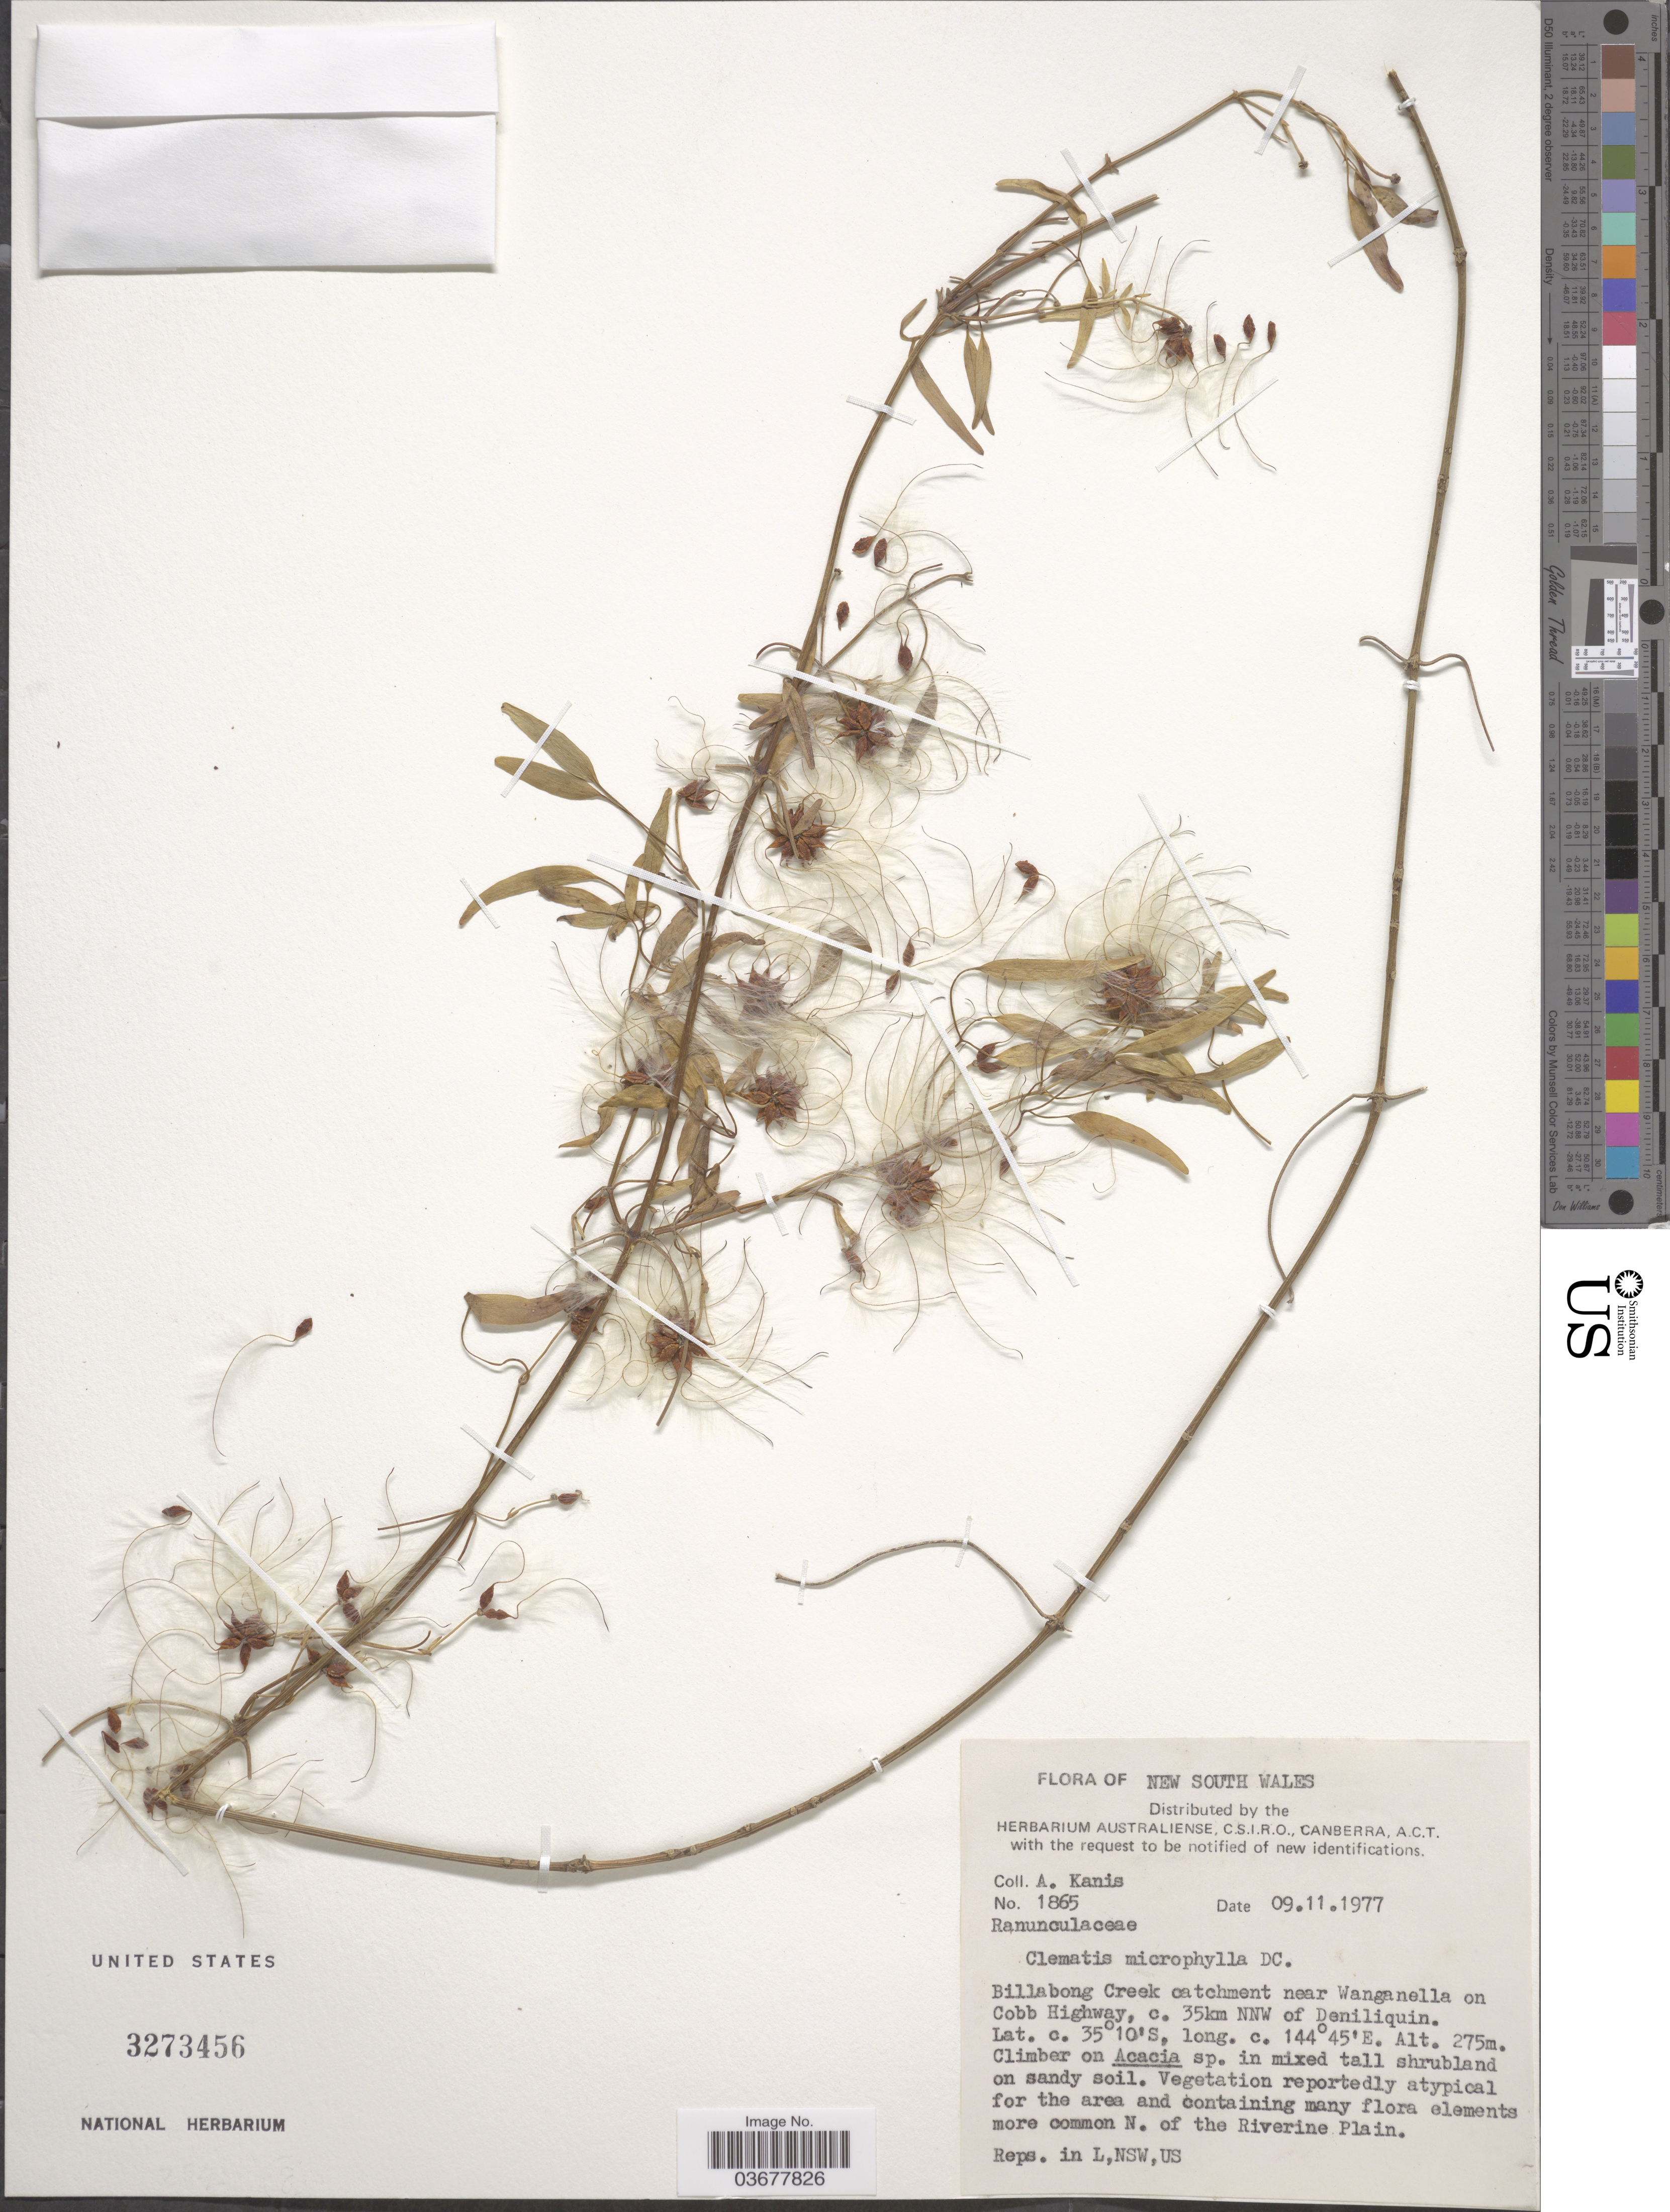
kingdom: Plantae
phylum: Tracheophyta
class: Magnoliopsida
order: Ranunculales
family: Ranunculaceae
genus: Clematis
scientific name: Clematis microphylla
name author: DC.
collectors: A. Kanis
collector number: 1865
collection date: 1977-11-09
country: Australia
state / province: New South Wales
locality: Billabong Creek catchment near Wanganella on Cobb Highway, c. 35km NNW of Deniliquin.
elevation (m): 275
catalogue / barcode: US 3273456